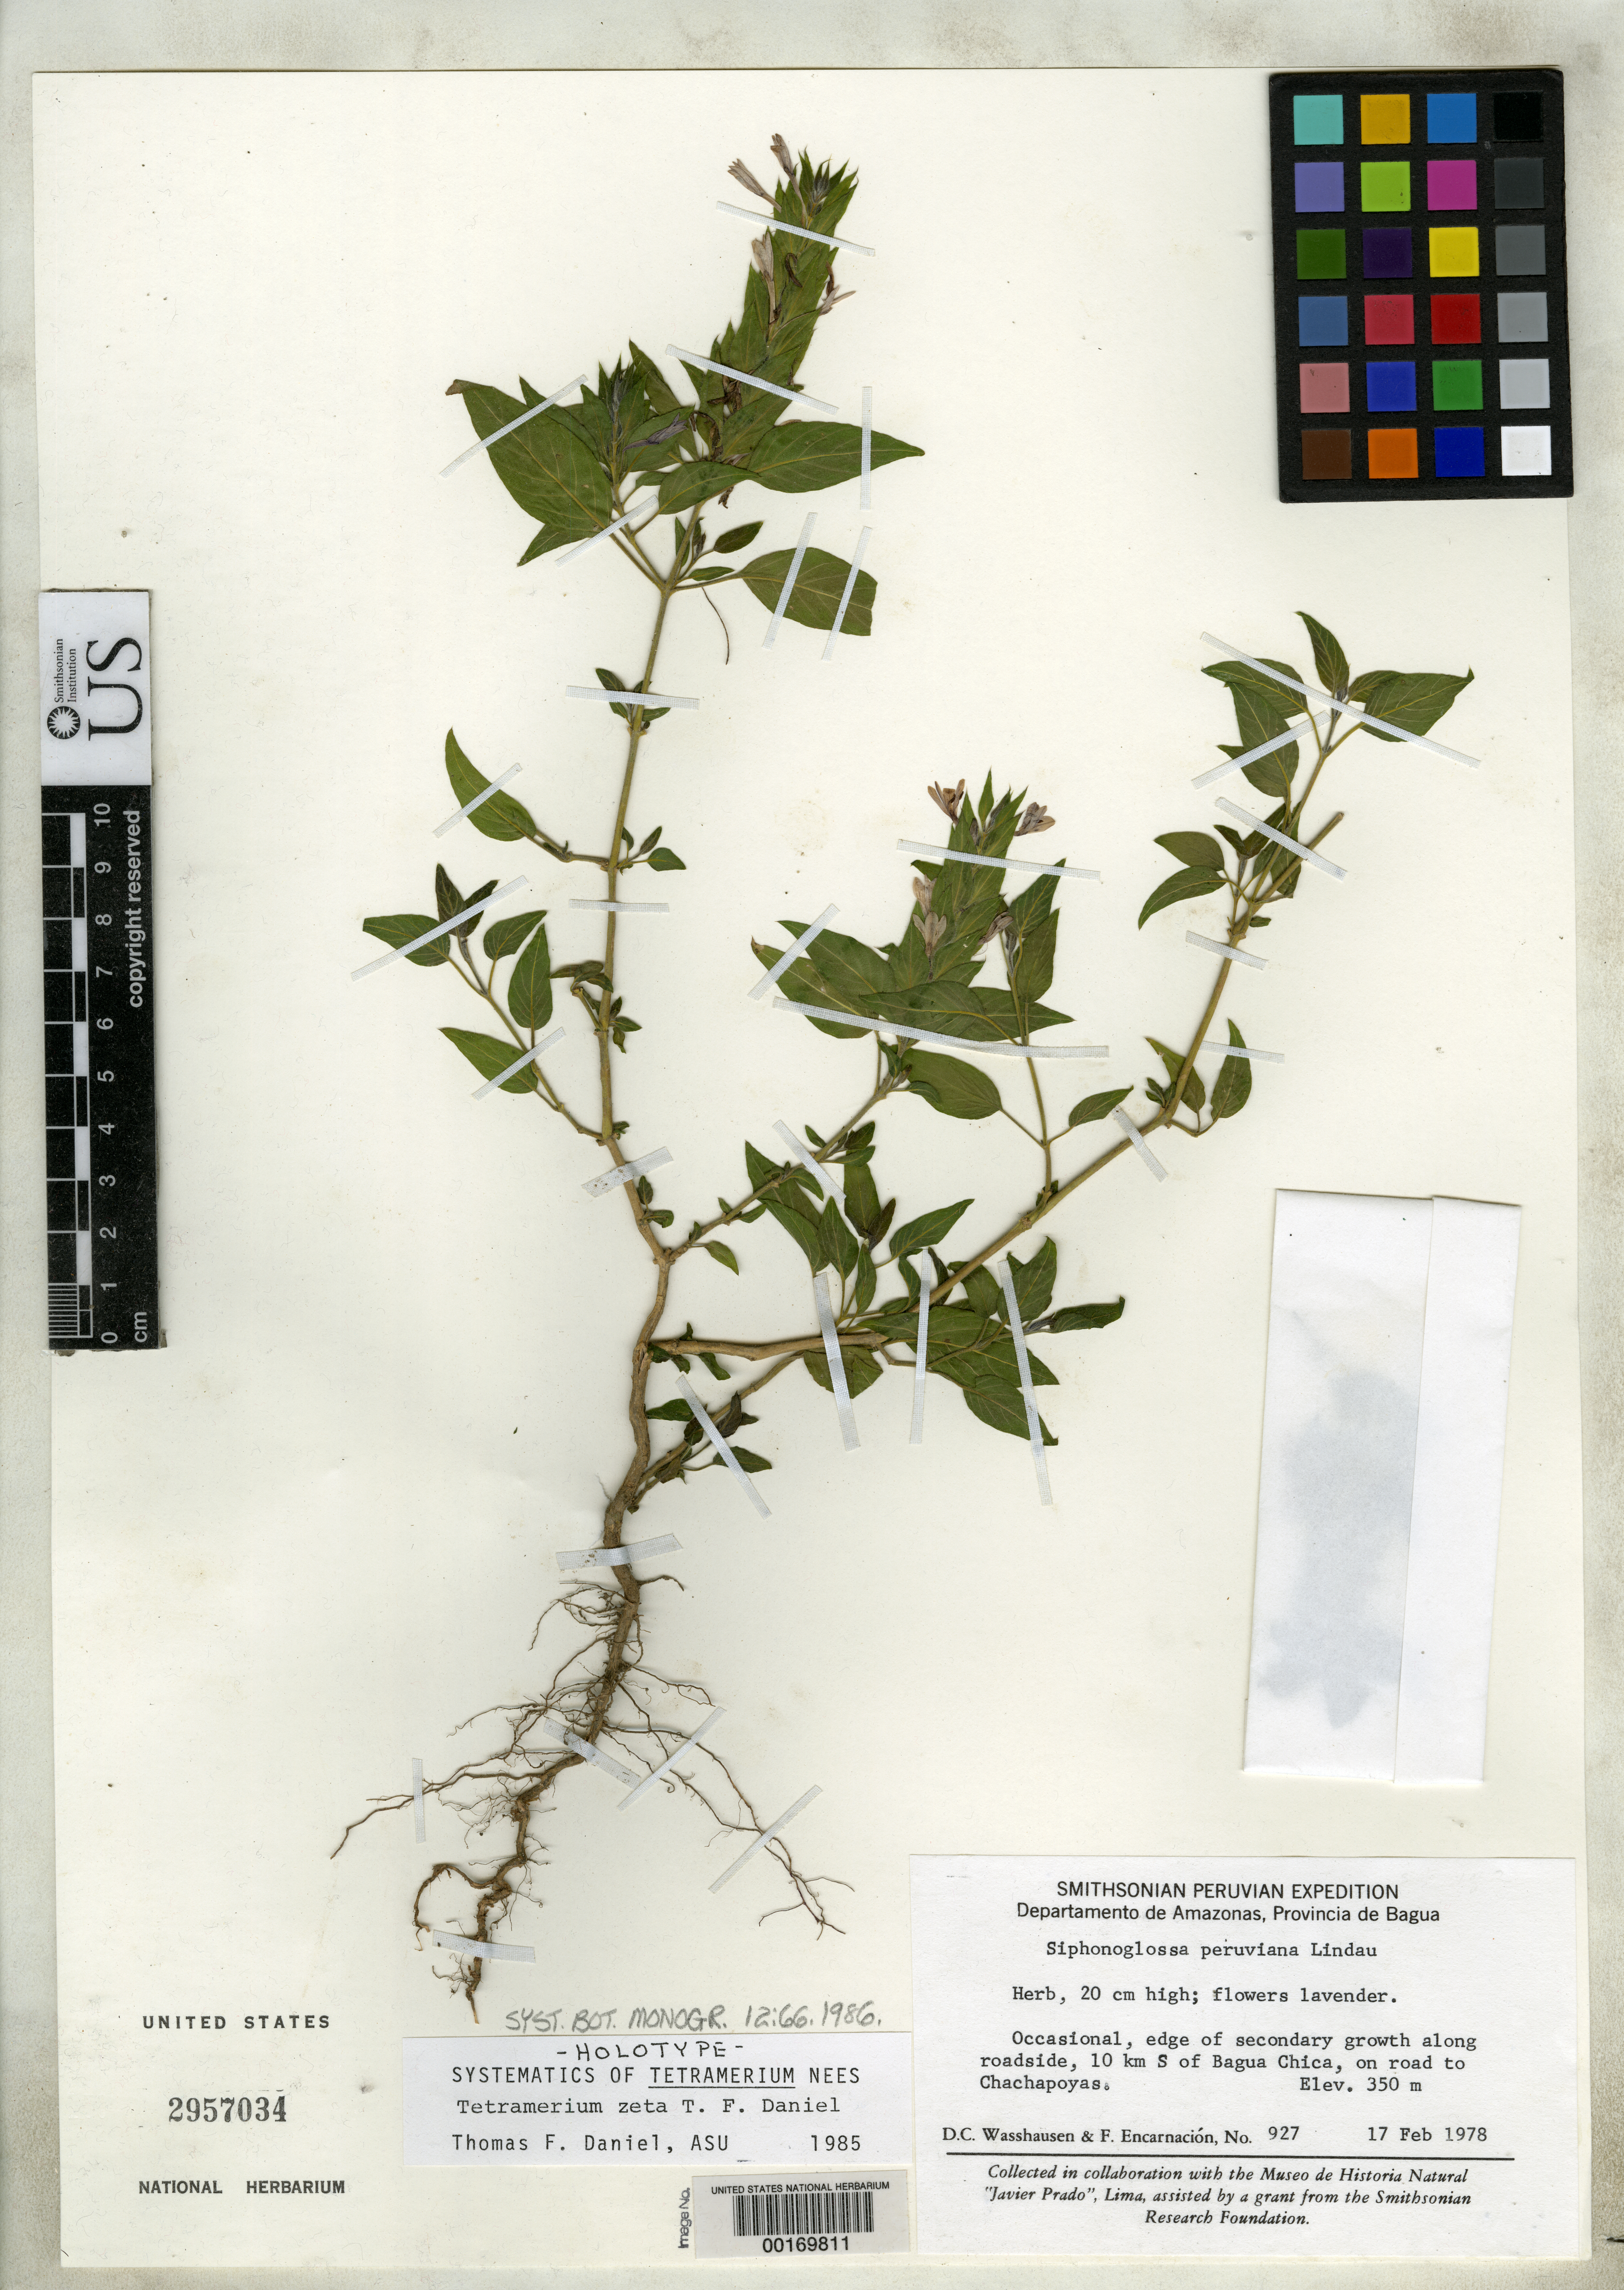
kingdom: Plantae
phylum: Tracheophyta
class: Magnoliopsida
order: Lamiales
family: Acanthaceae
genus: Tetramerium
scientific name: Tetramerium zeta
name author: T.F. Daniel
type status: Holotype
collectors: D. C. Wasshausen & F. Encarnación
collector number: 927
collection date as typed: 17 Feb 1978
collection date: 1978-02-17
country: Peru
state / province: Amazonas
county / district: Bagua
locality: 10 km S of Bagua Chica, on road to Chachapoyas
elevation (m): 350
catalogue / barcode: US 2957034